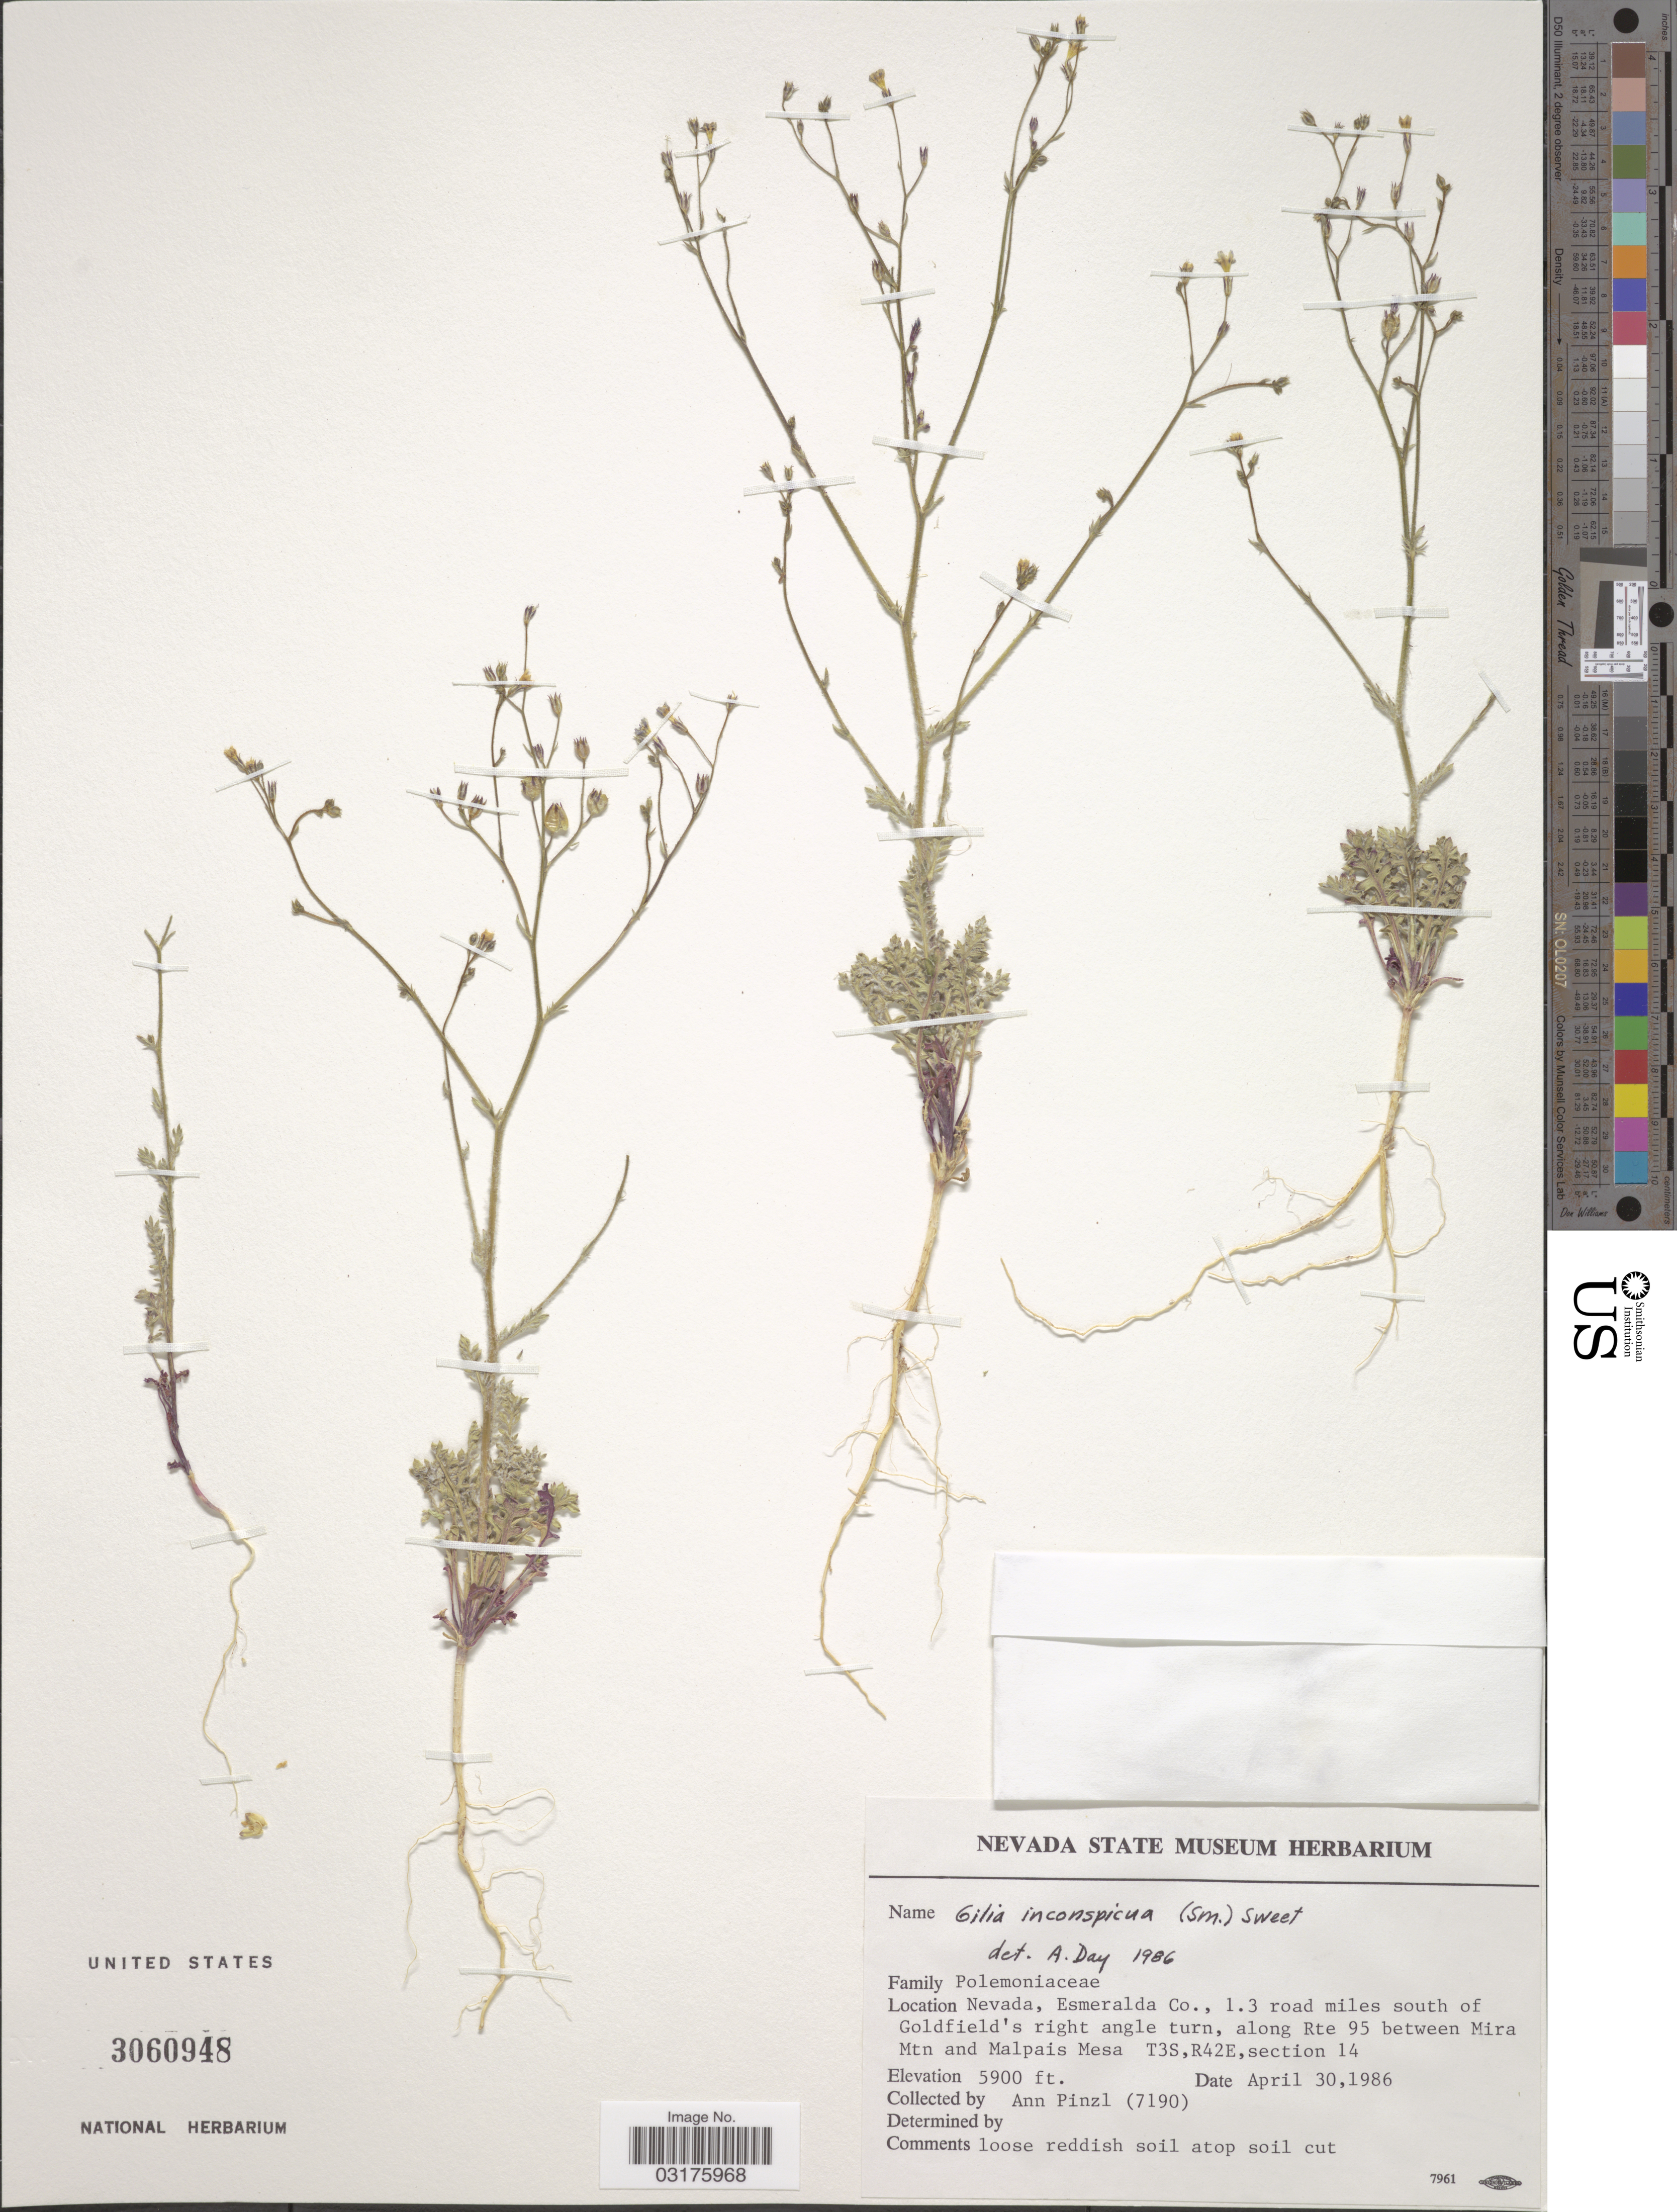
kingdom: Plantae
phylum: Tracheophyta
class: Magnoliopsida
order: Ericales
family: Polemoniaceae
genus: Gilia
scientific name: Gilia ophthalmoides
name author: Brand in Engl.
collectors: A. Pinzl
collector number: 7190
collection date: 1986-04-30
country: United States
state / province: Nevada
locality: Esmeralda Co., 1.3 road miles south of Goldfield's right angle turn, along Rte 95 between Mira Mtn and Malpais Mesa, T3S, R42E, section 14.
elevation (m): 1798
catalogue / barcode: US 3060948